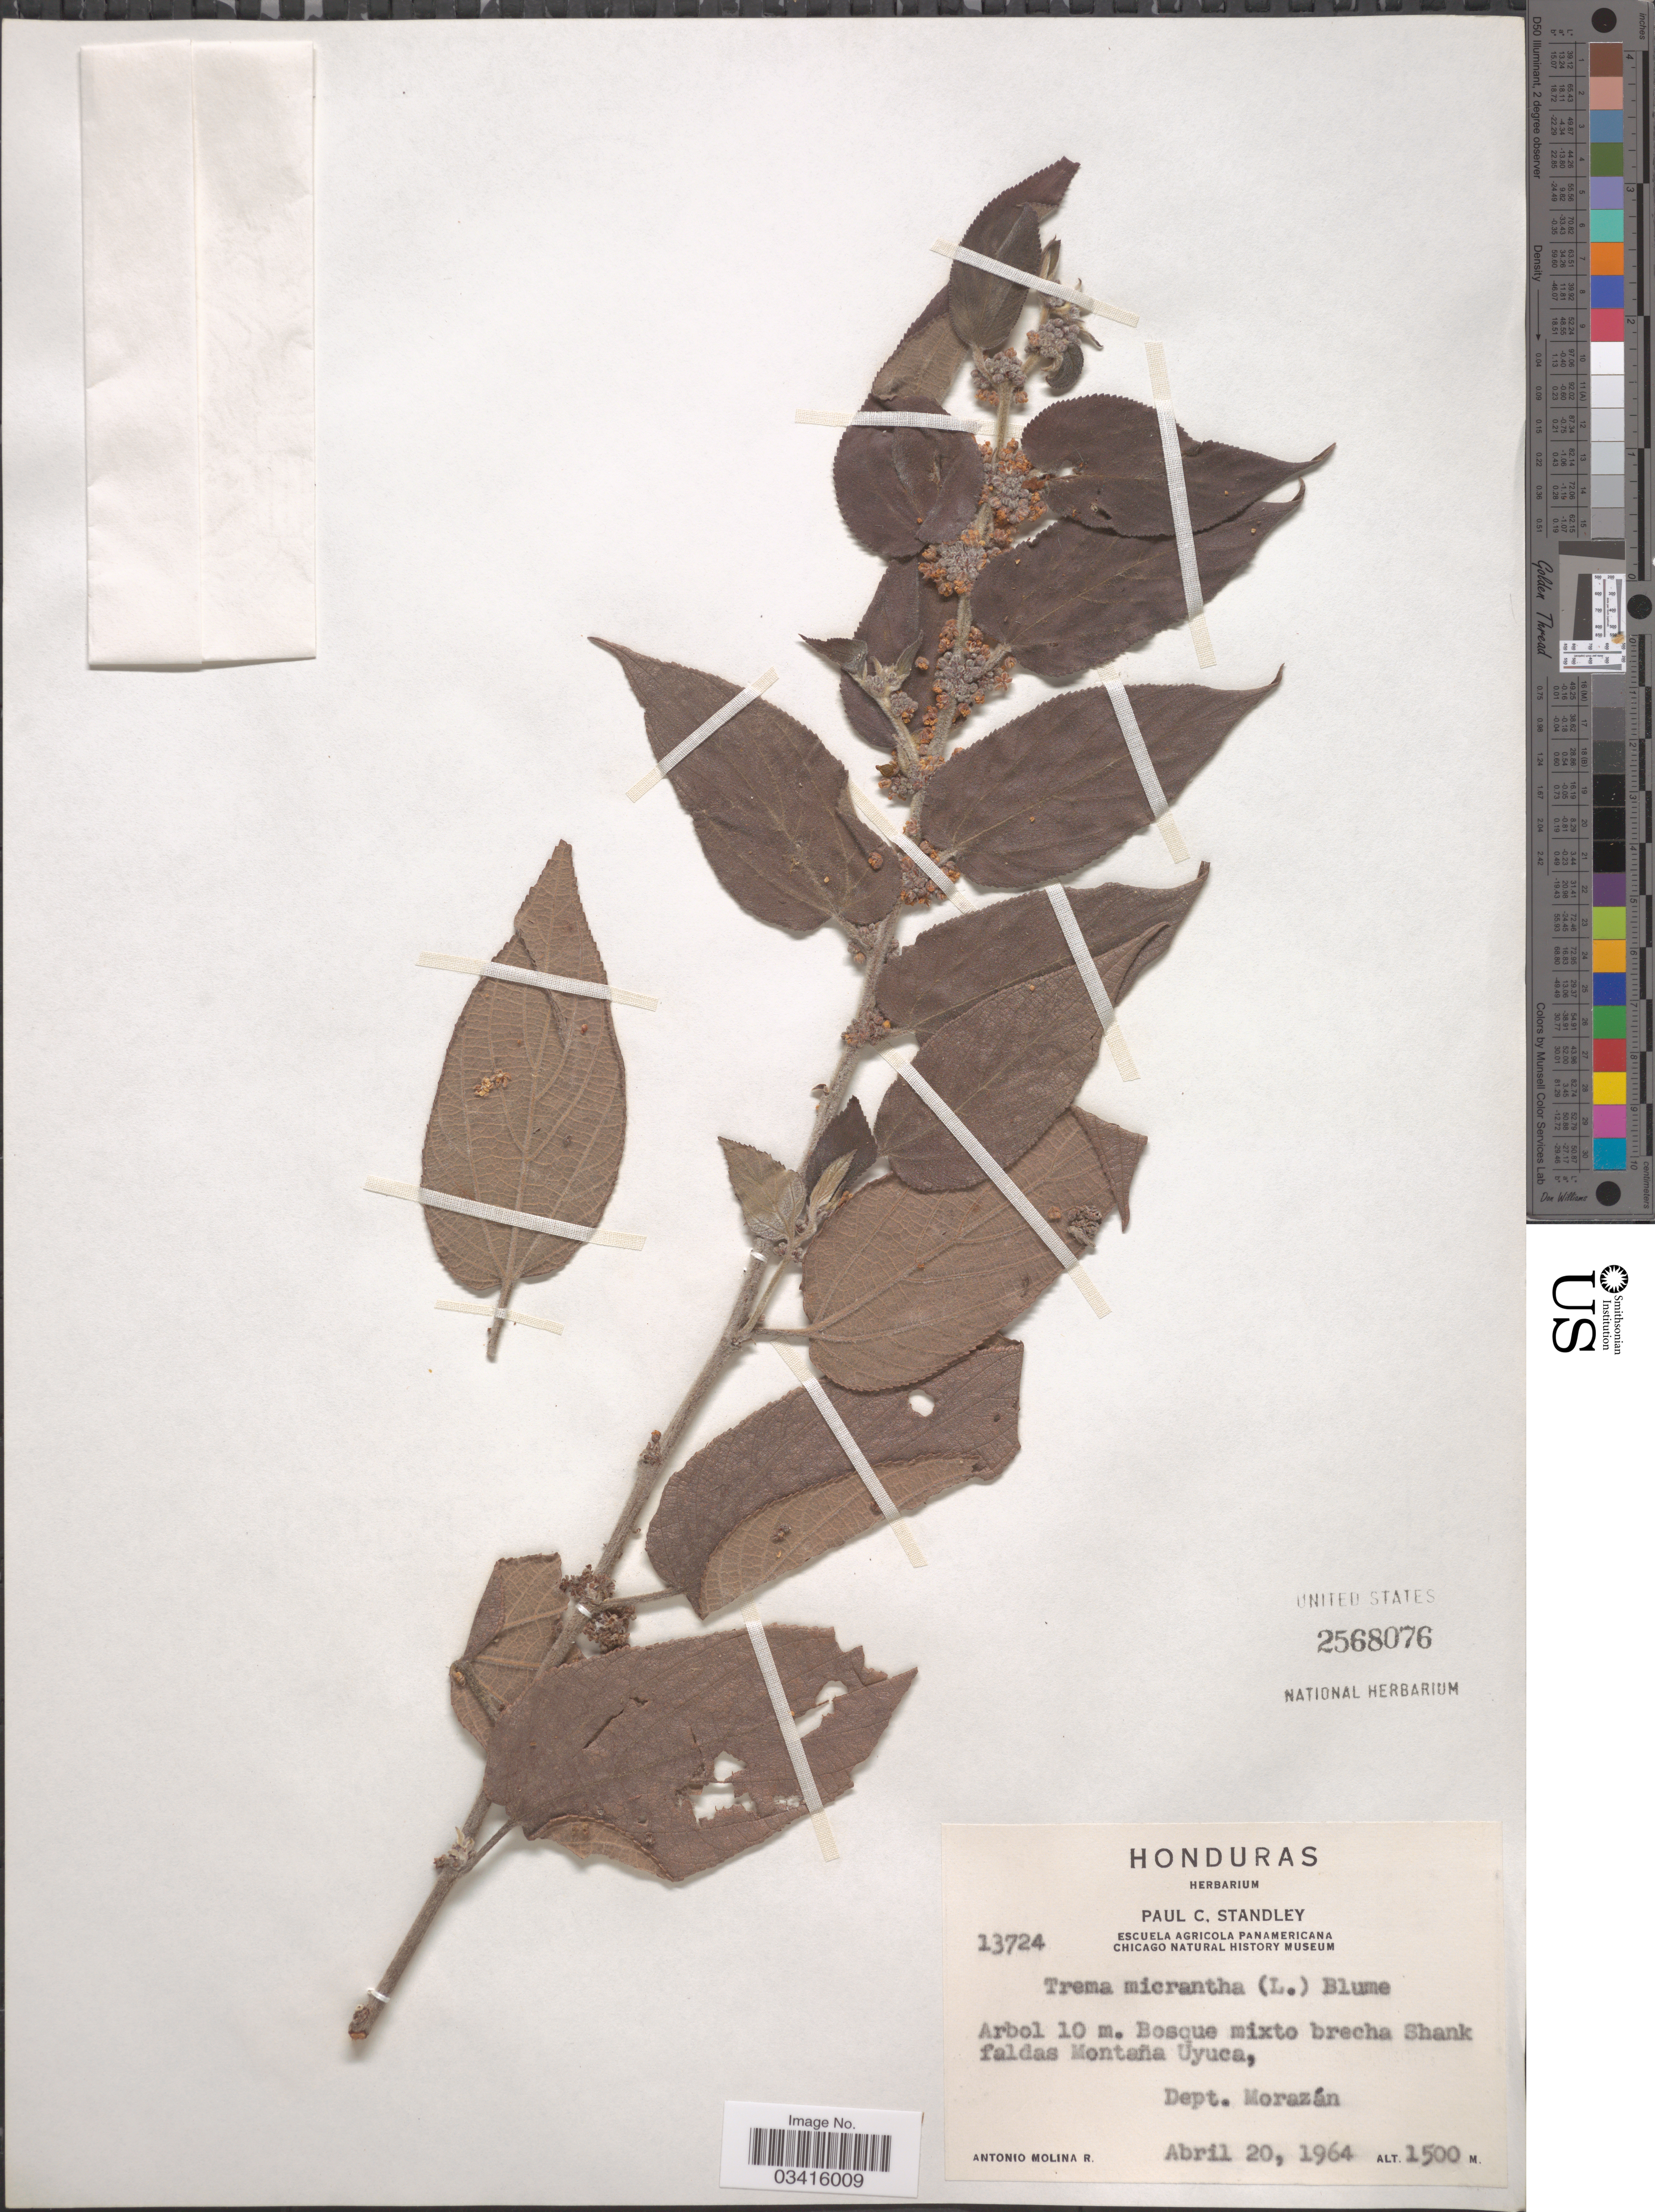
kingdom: Plantae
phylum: Tracheophyta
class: Magnoliopsida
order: Rosales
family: Cannabaceae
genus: Trema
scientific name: Trema micranthum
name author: (L.) Blume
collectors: A. Molina R.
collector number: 13724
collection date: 1964-04-20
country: Honduras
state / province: Fco. Morazán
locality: Bosque mixto brecha Shank faldas Montaña Uyuca, Dept. Morazán.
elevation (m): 1500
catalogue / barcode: US 2568076